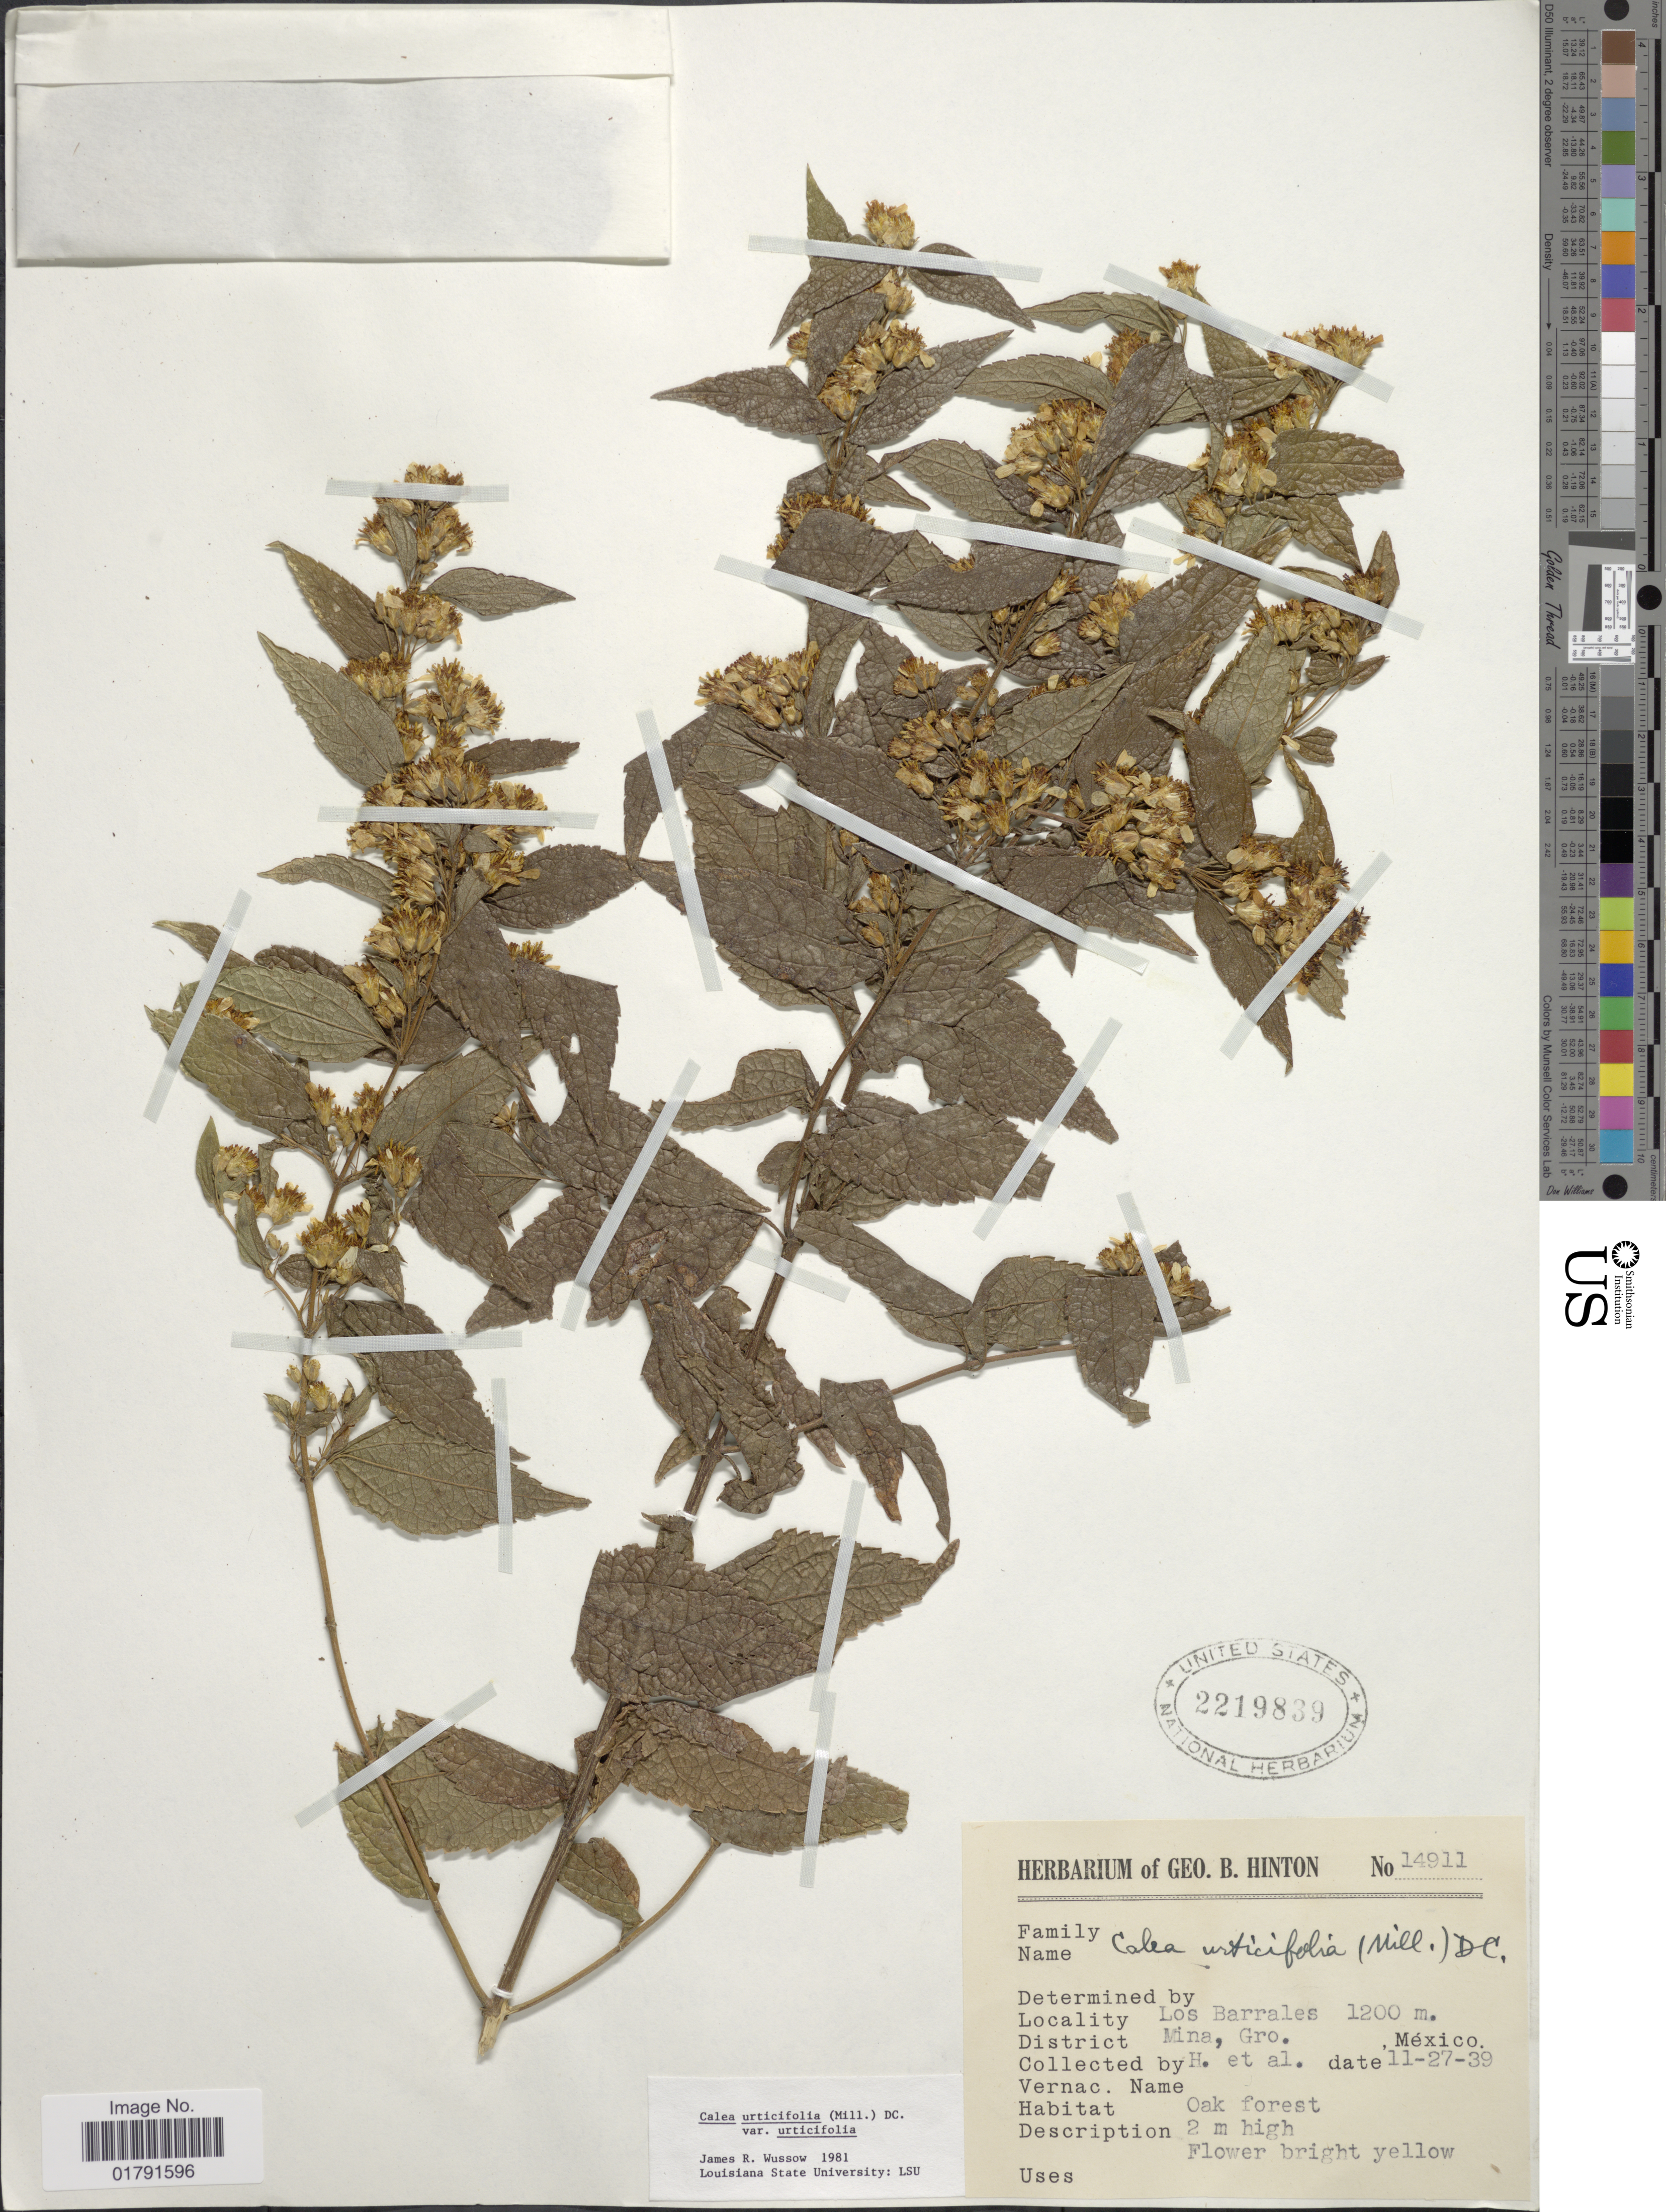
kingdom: Plantae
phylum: Tracheophyta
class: Magnoliopsida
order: Asterales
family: Asteraceae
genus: Calea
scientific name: Calea urticifolia var. urticifolia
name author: (Mill.) DC.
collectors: G. B. Hinton & et al.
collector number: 14911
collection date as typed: Transcribed d/m/y: 27/11/39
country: Mexico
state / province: Guerrero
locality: Los Barrales, District Mina.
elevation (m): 1200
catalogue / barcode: US 2219839